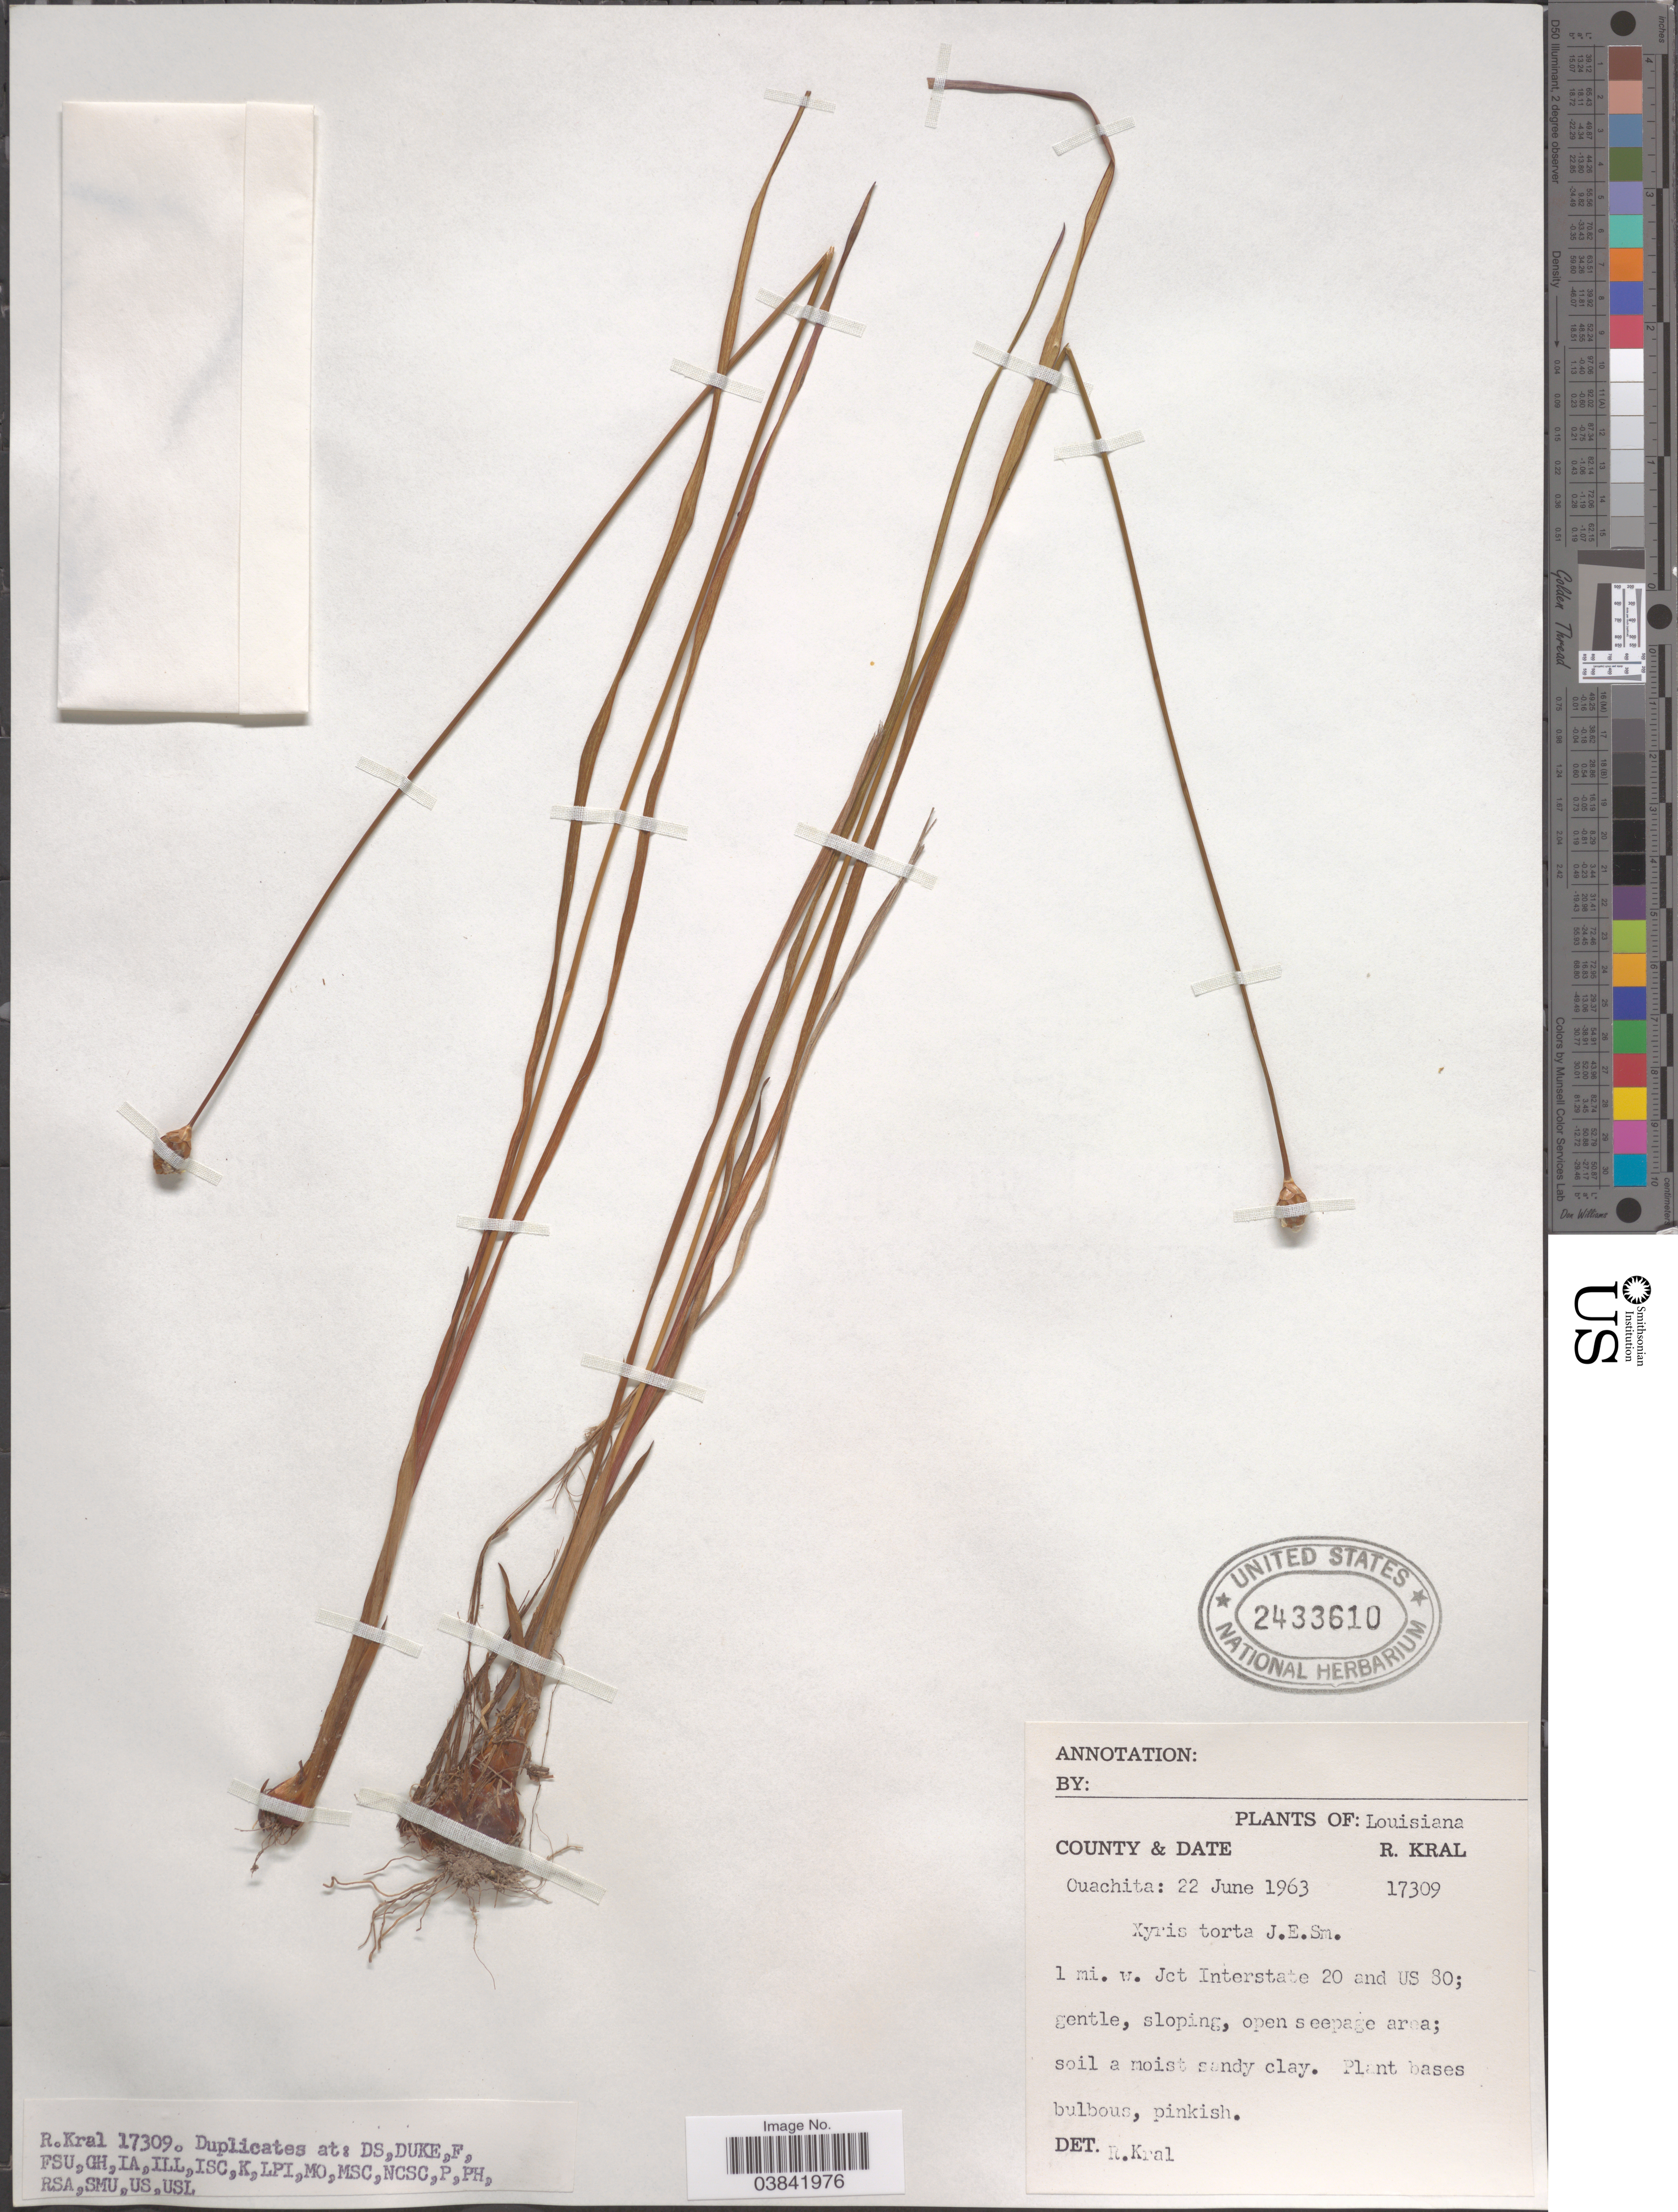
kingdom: Plantae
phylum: Tracheophyta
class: Liliopsida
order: Poales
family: Xyridaceae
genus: Xyris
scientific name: Xyris torta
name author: Sm.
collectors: R. Kral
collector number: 17309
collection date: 1963-06-22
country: United States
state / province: Louisiana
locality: County Ouachita: 1 mi. w. Jct Interstate 20 and US 80.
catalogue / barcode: US 2433610